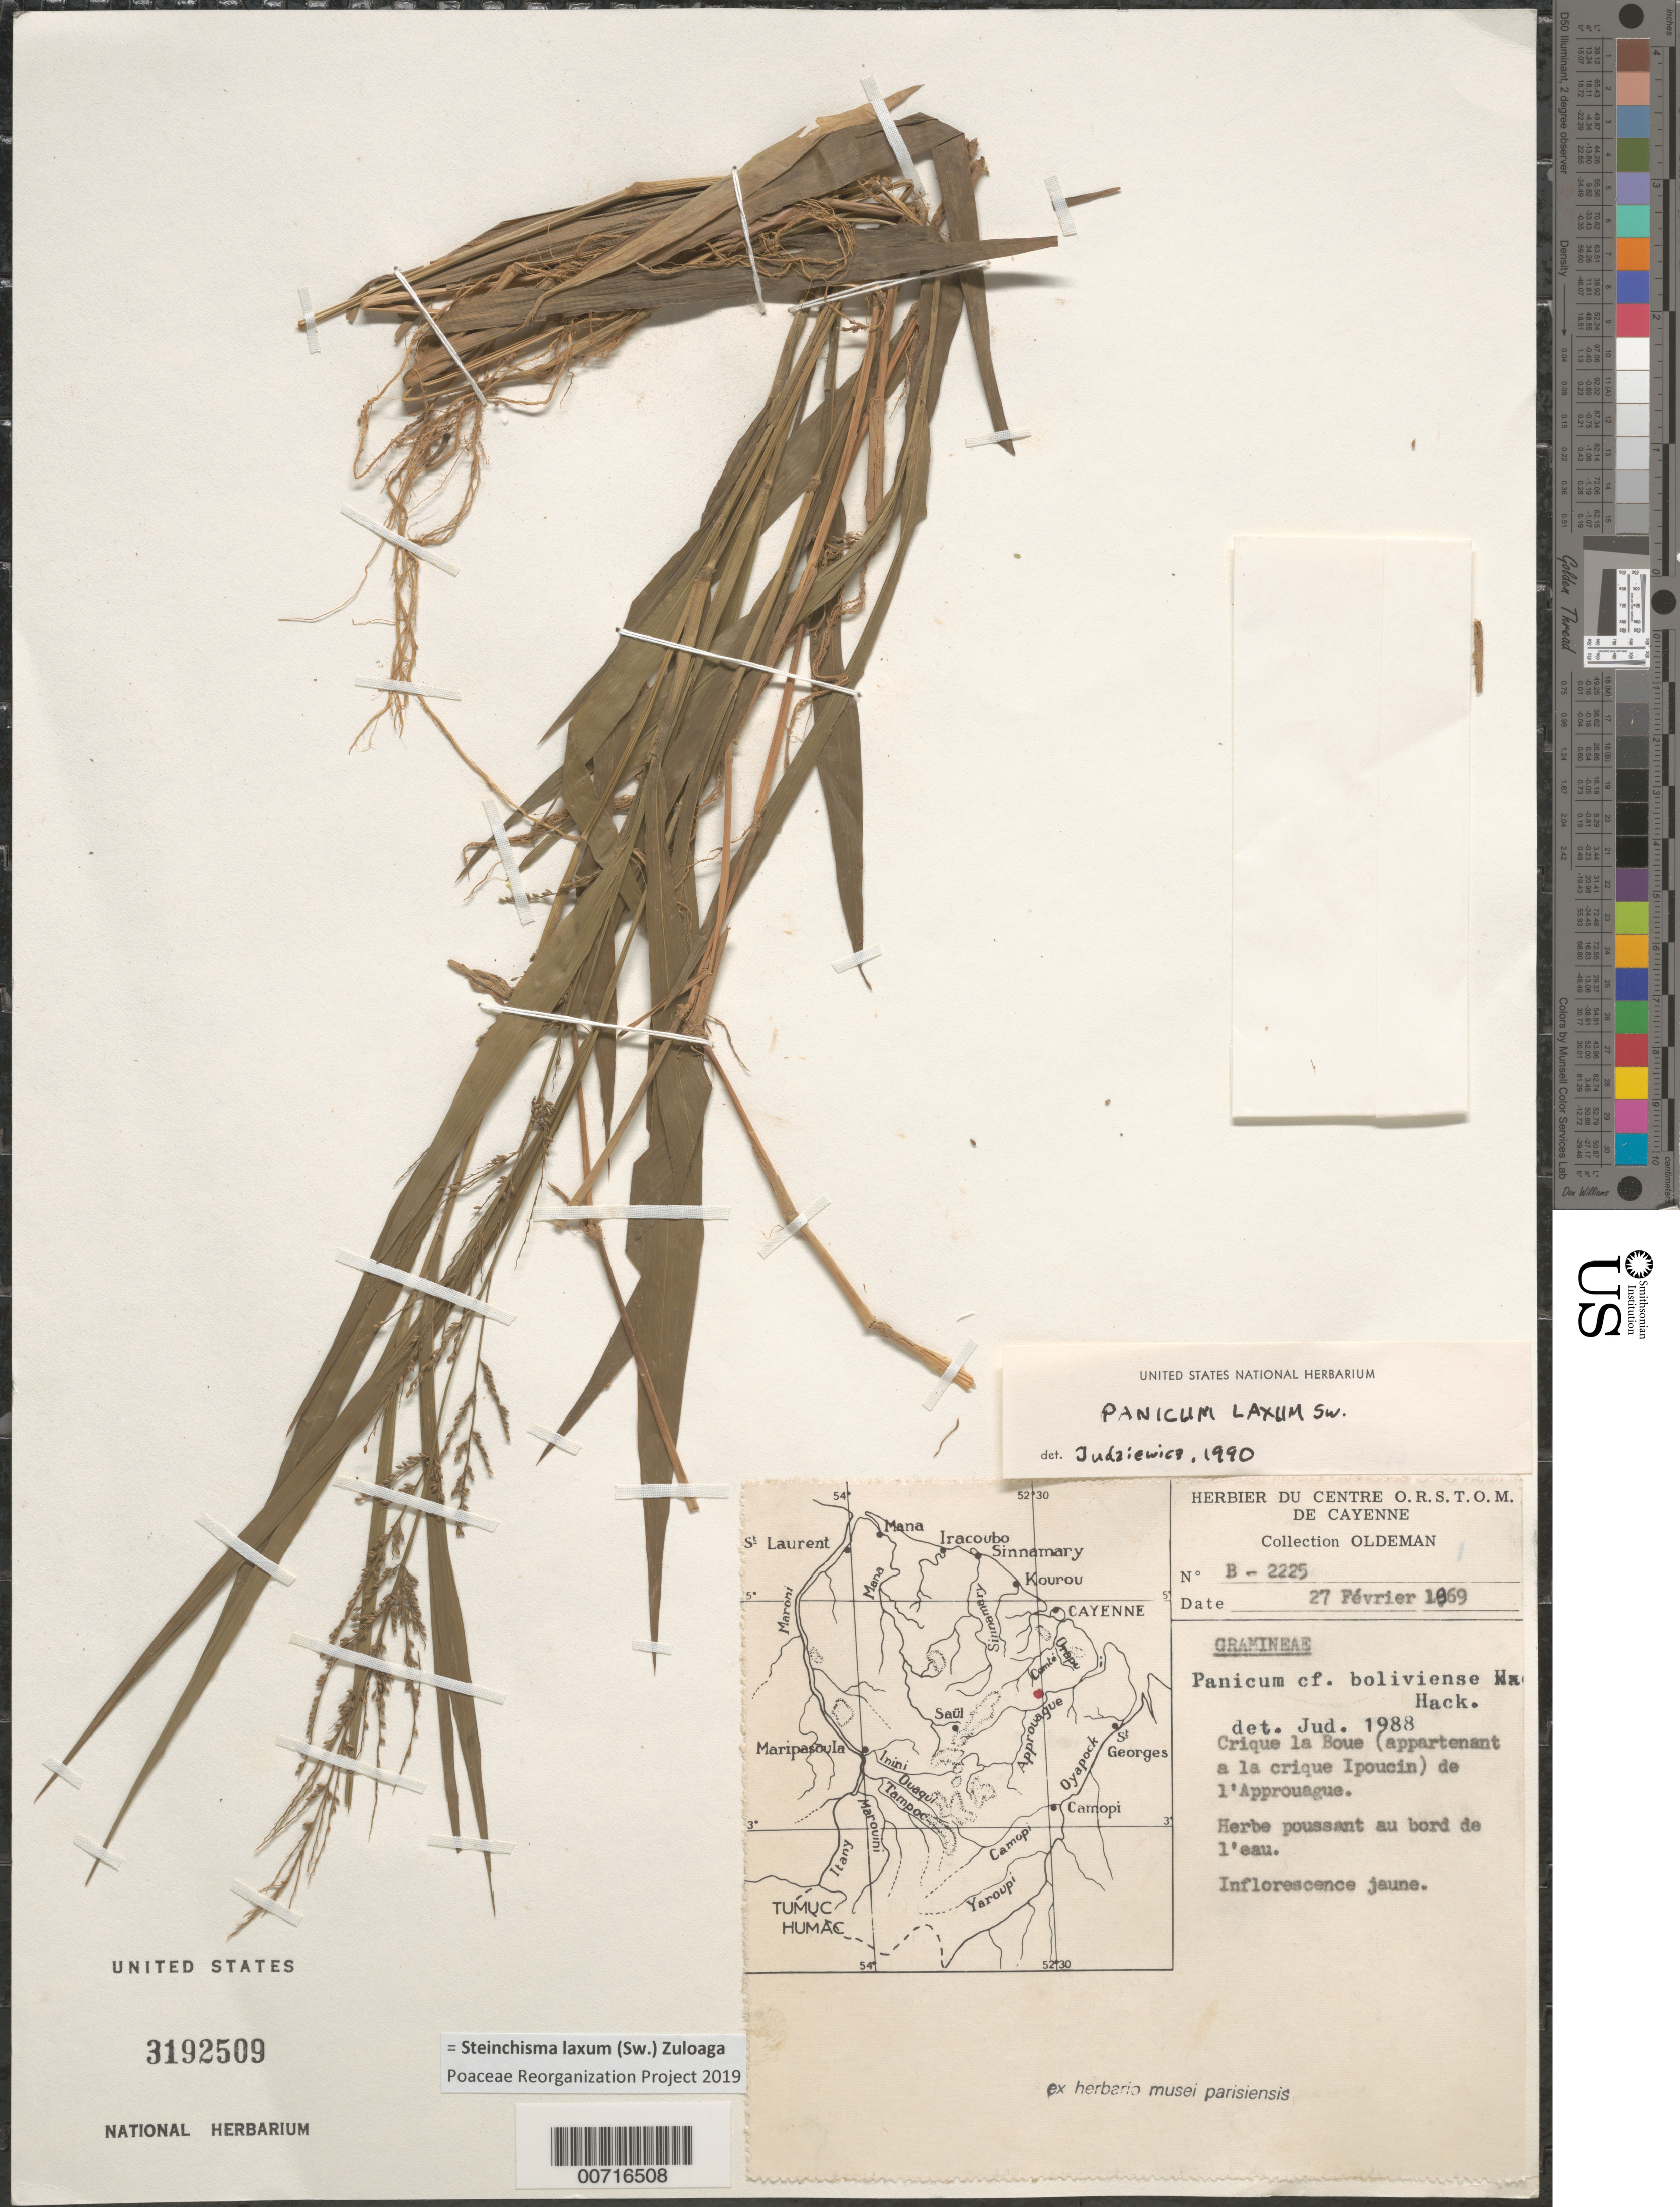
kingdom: Plantae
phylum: Tracheophyta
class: Liliopsida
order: Poales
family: Poaceae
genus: Panicum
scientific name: Panicum laxum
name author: Sw.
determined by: Judziewicz, E. J.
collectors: R. Oldeman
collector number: B 2225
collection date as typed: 27-Feb-69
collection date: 1969-02-27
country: French Guiana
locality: Crique la Boue, appartenant a la crique Ipoucin de l'Approuague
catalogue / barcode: US 3192509